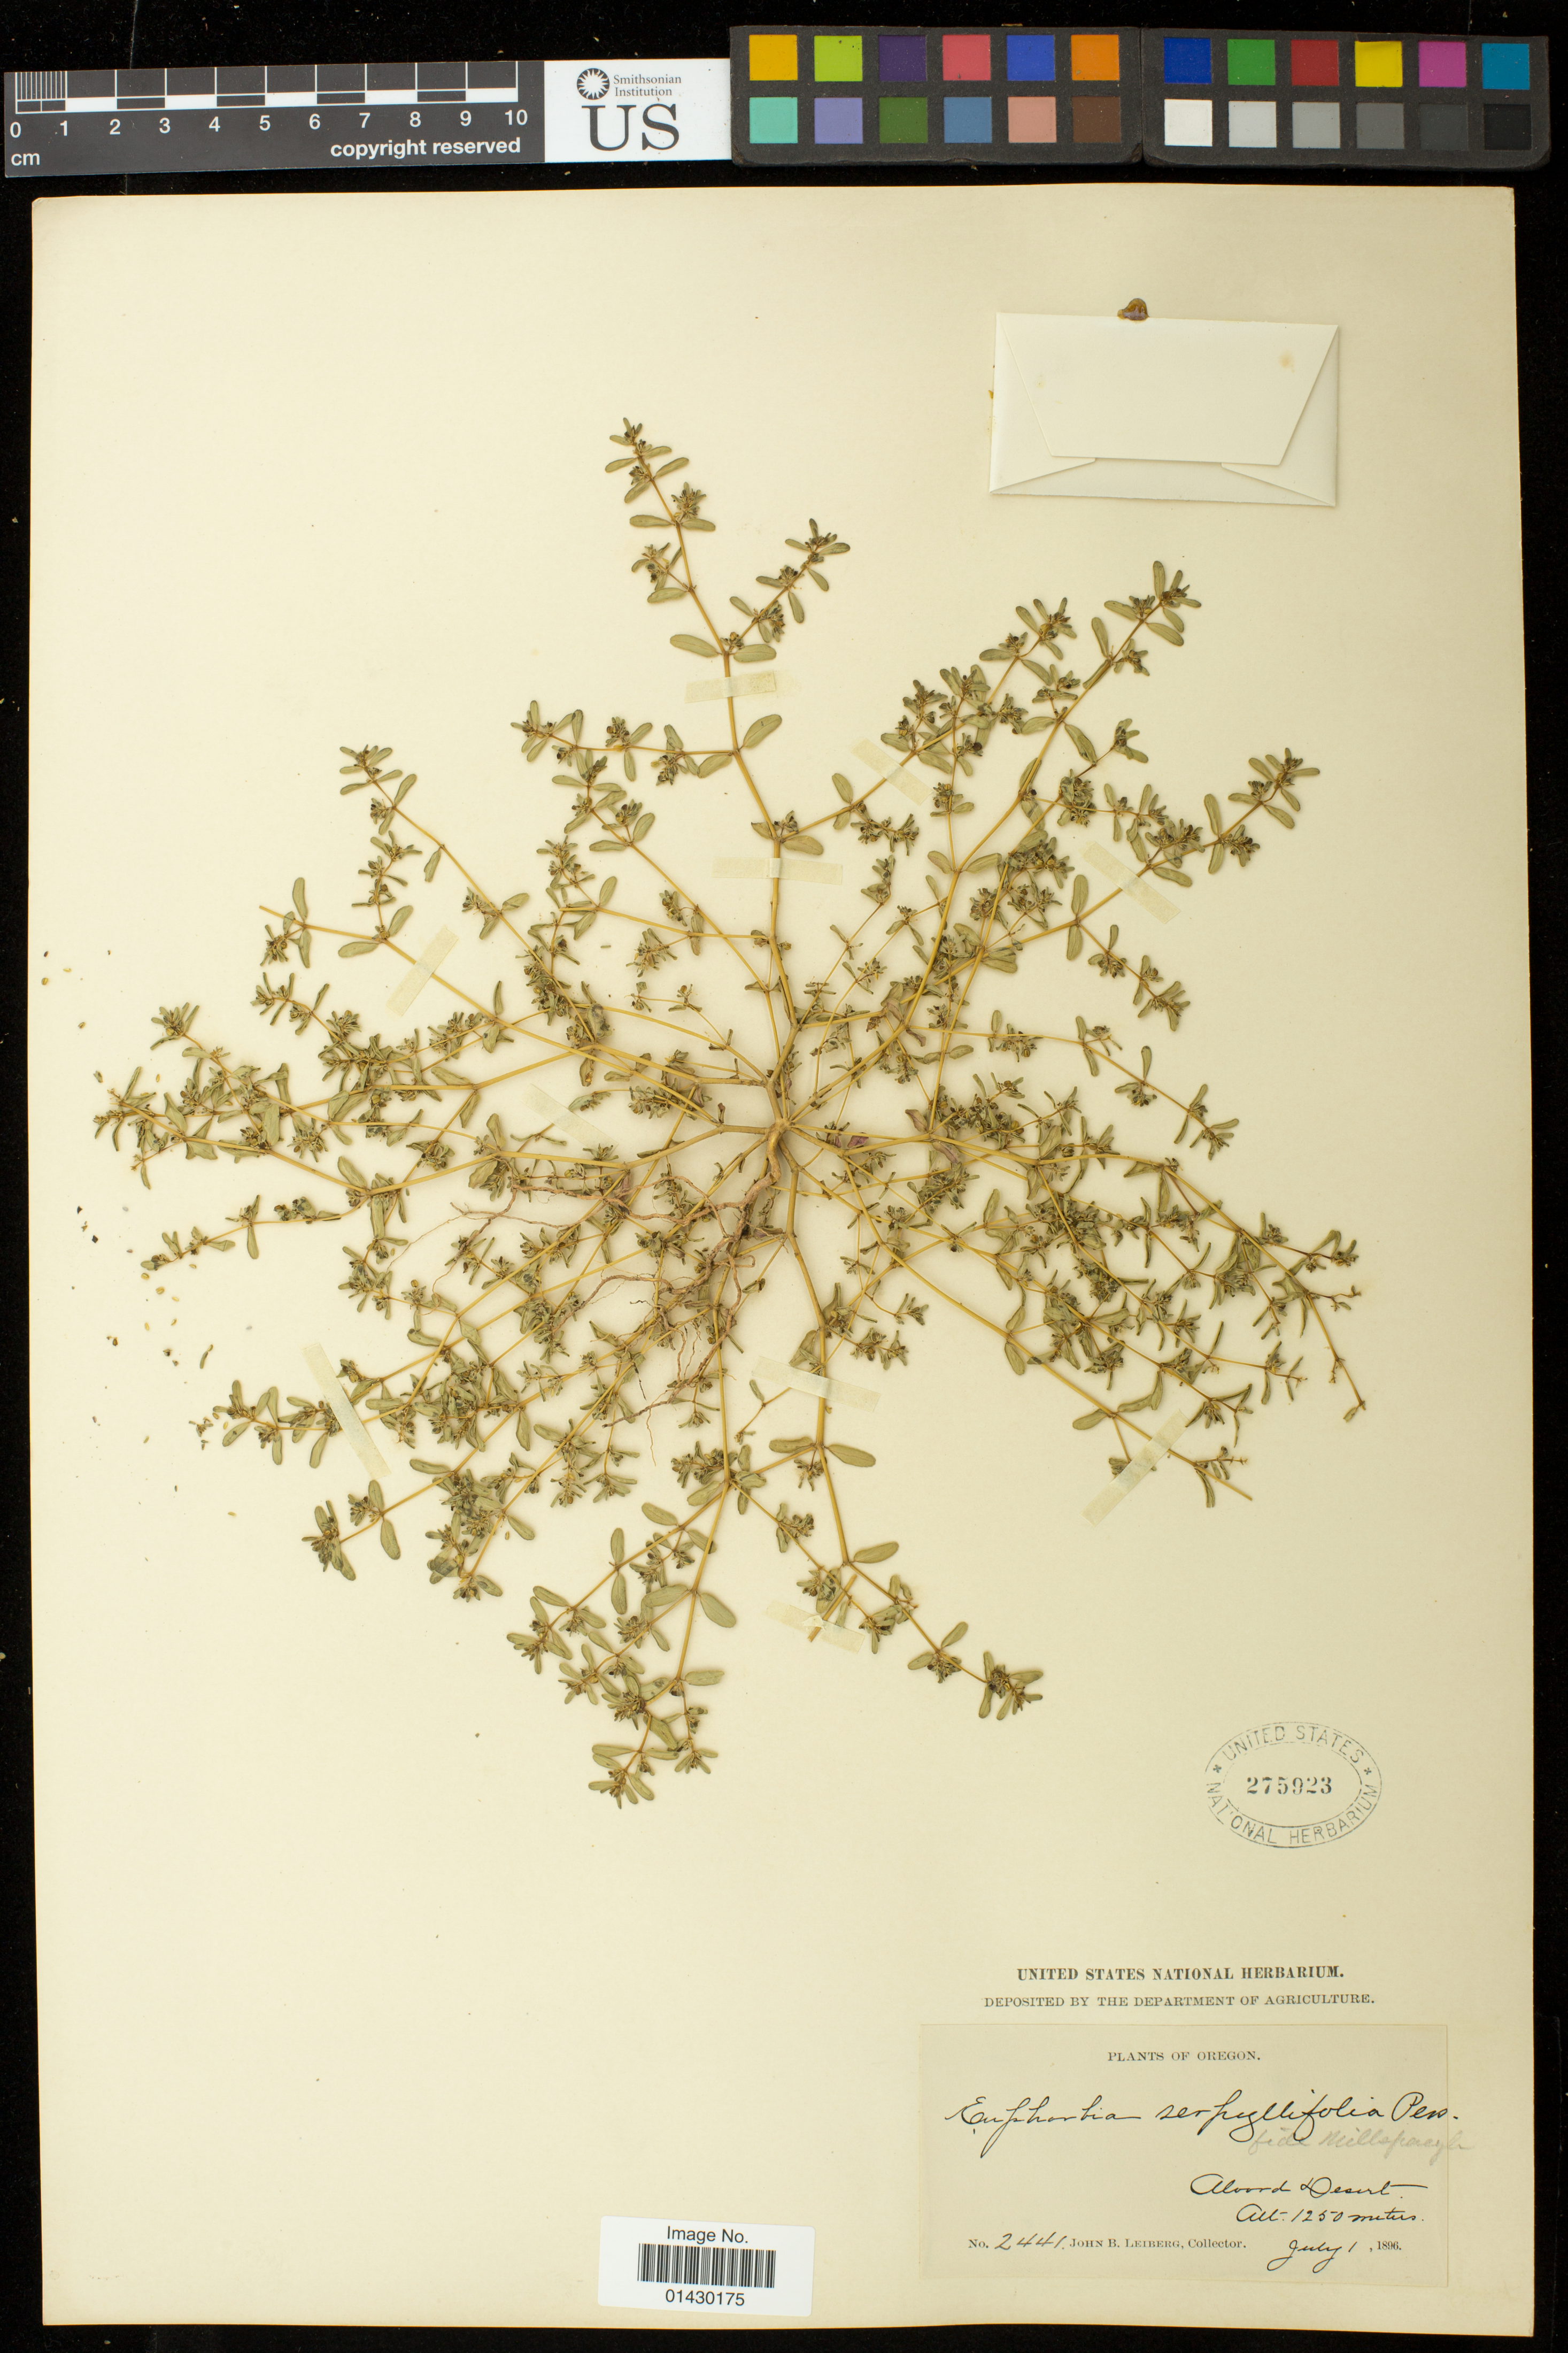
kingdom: Plantae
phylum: Tracheophyta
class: Magnoliopsida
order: Malpighiales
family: Euphorbiaceae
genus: Euphorbia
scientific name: Euphorbia serpillifolia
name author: Pers.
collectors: J. B. Leiberg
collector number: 2441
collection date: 1896-07-01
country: United States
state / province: Oregon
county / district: Harney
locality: Alvord Desert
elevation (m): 1250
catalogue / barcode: US 275923